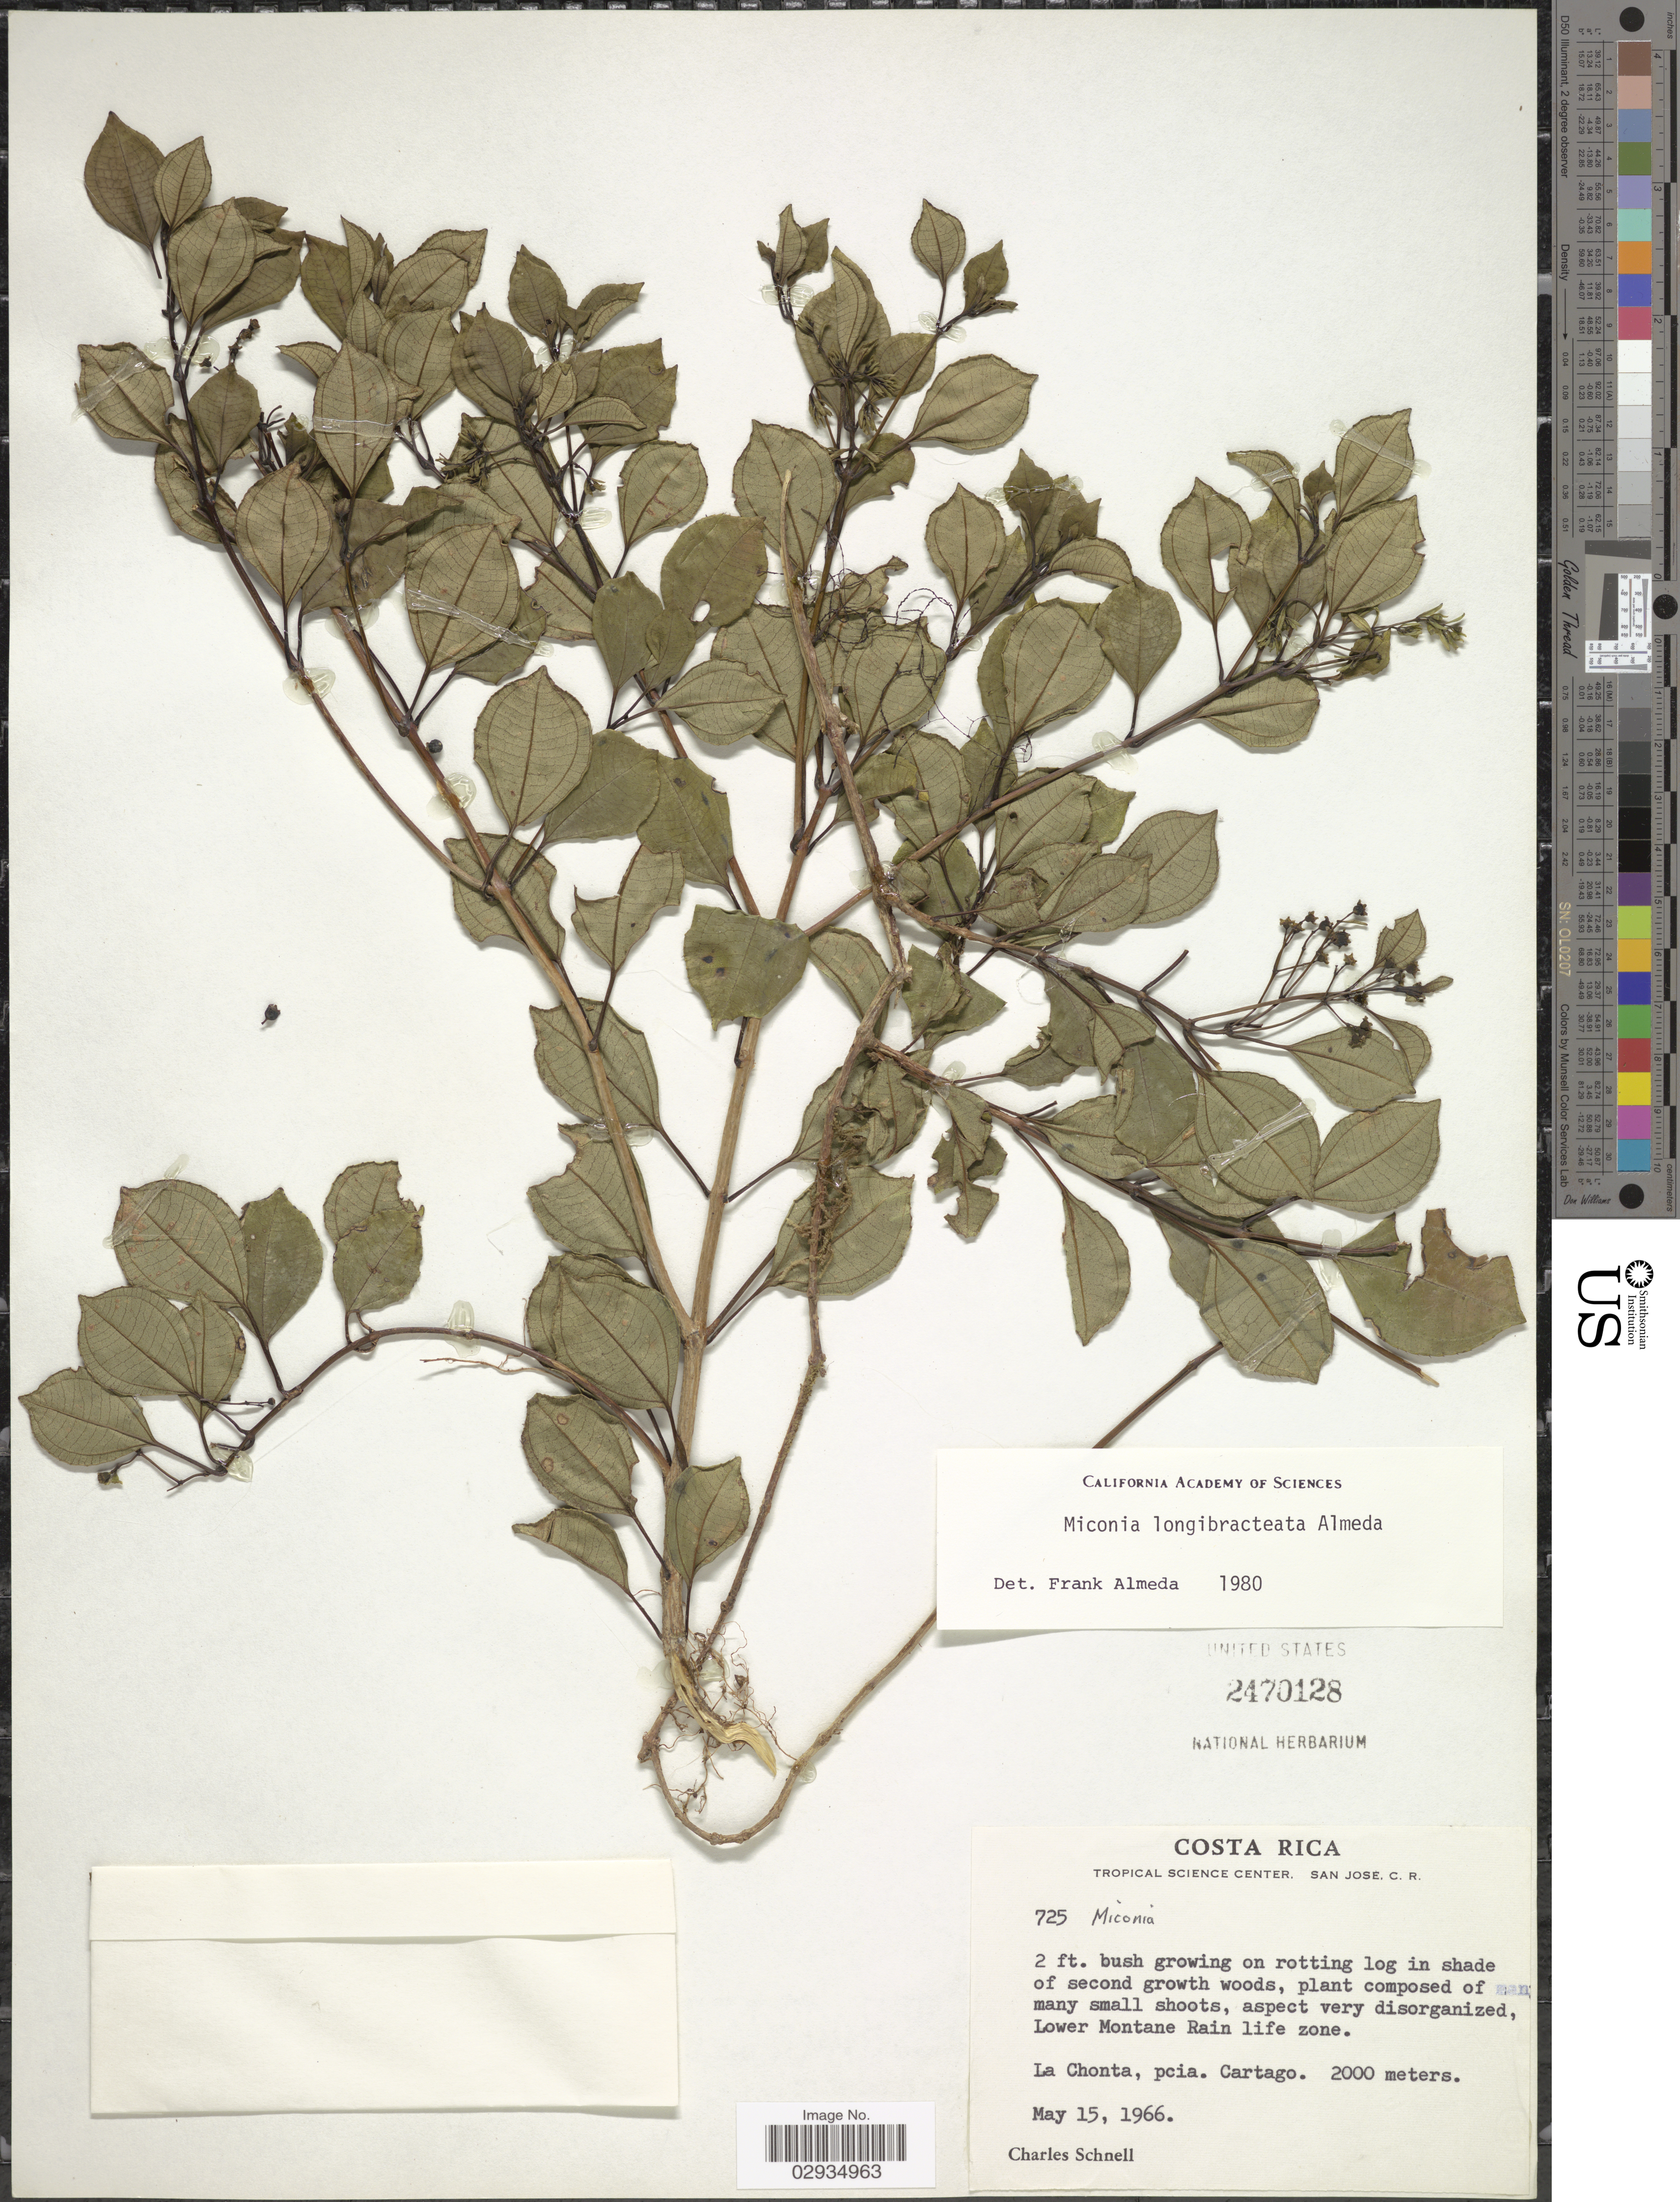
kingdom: Plantae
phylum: Tracheophyta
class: Magnoliopsida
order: Myrtales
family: Melastomataceae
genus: Miconia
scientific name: Miconia longibracteata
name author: Almeda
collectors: C. Schnell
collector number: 725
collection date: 1966-05-15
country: Costa Rica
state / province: Cartago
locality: Lower Montane Rain life zone. La Chonta.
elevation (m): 2000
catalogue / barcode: US 2470128